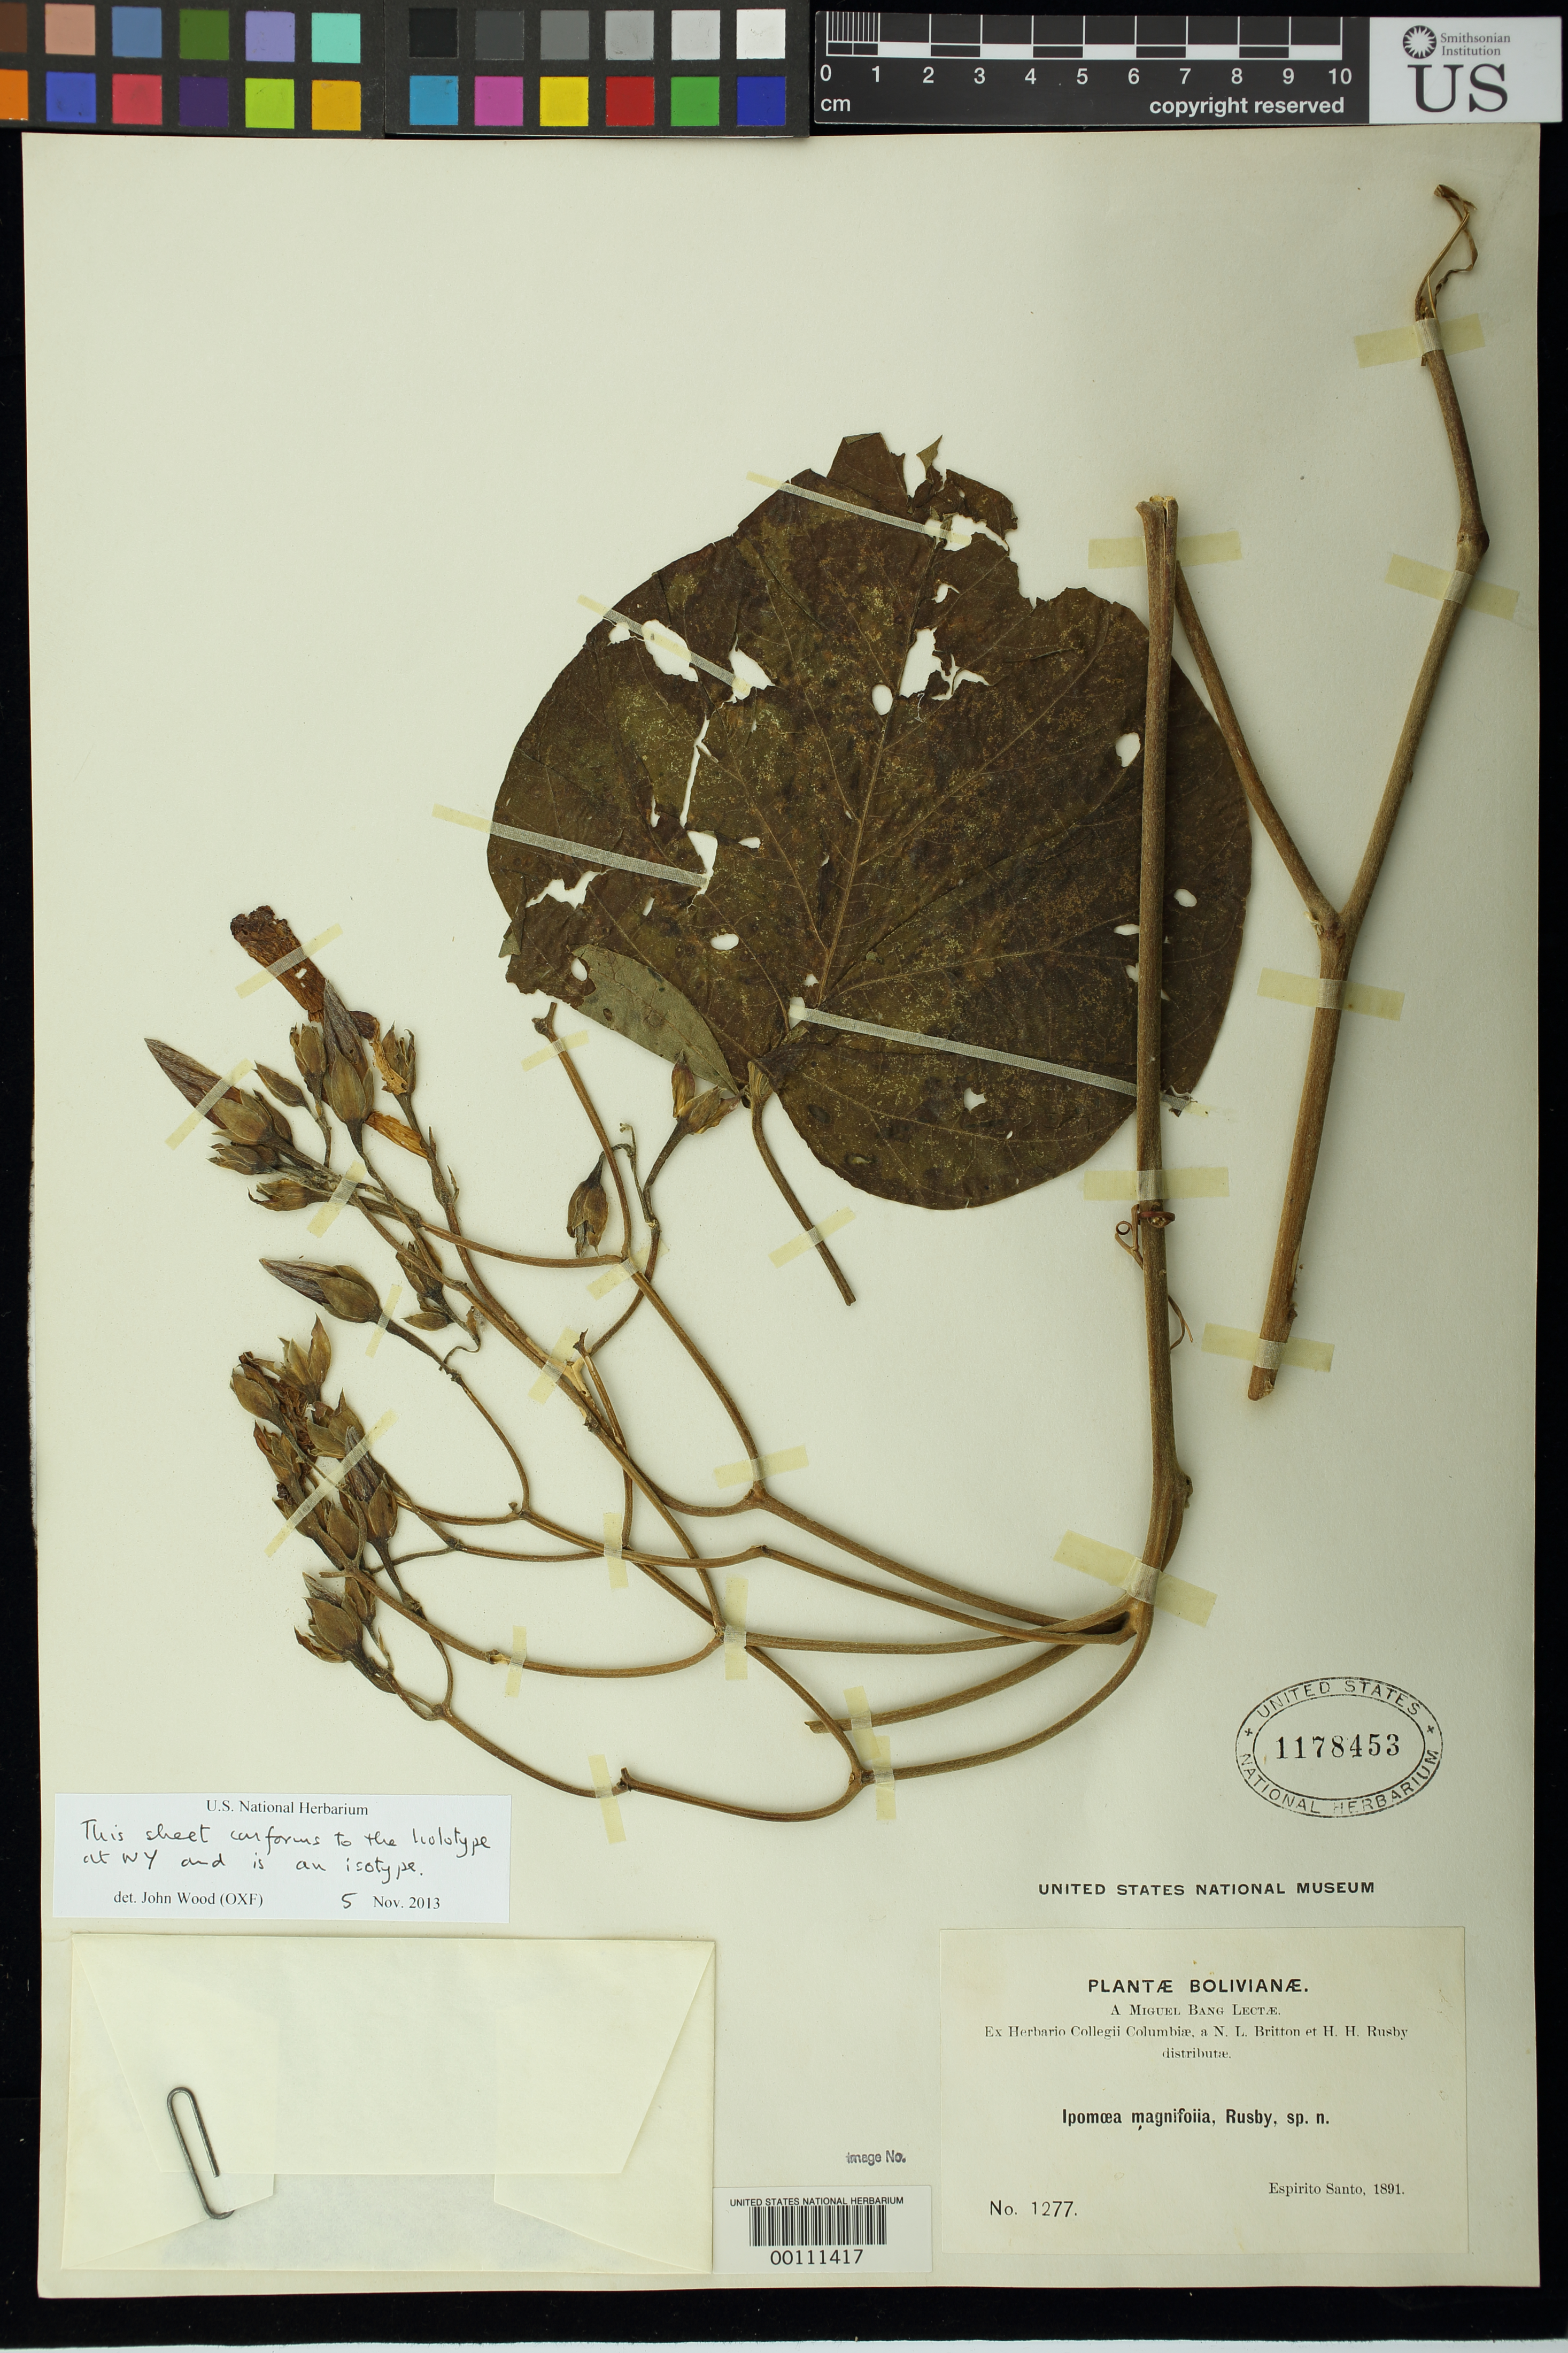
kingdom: Plantae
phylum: Tracheophyta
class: Magnoliopsida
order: Solanales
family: Convolvulaceae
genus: Ipomoea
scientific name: Ipomoea magnifolia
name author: Rusby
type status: Isosyntype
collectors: M. Bang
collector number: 1277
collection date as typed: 1891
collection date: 1891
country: Bolivia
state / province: Cochabamba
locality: Espirito Santo.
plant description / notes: Protologue cites 2 collections (syntpes), but also apparently based on mixed collection.; "This sheet conforms to the holotype [sic, lectotype?] at NY and is an isotype."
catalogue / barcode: US 1178453